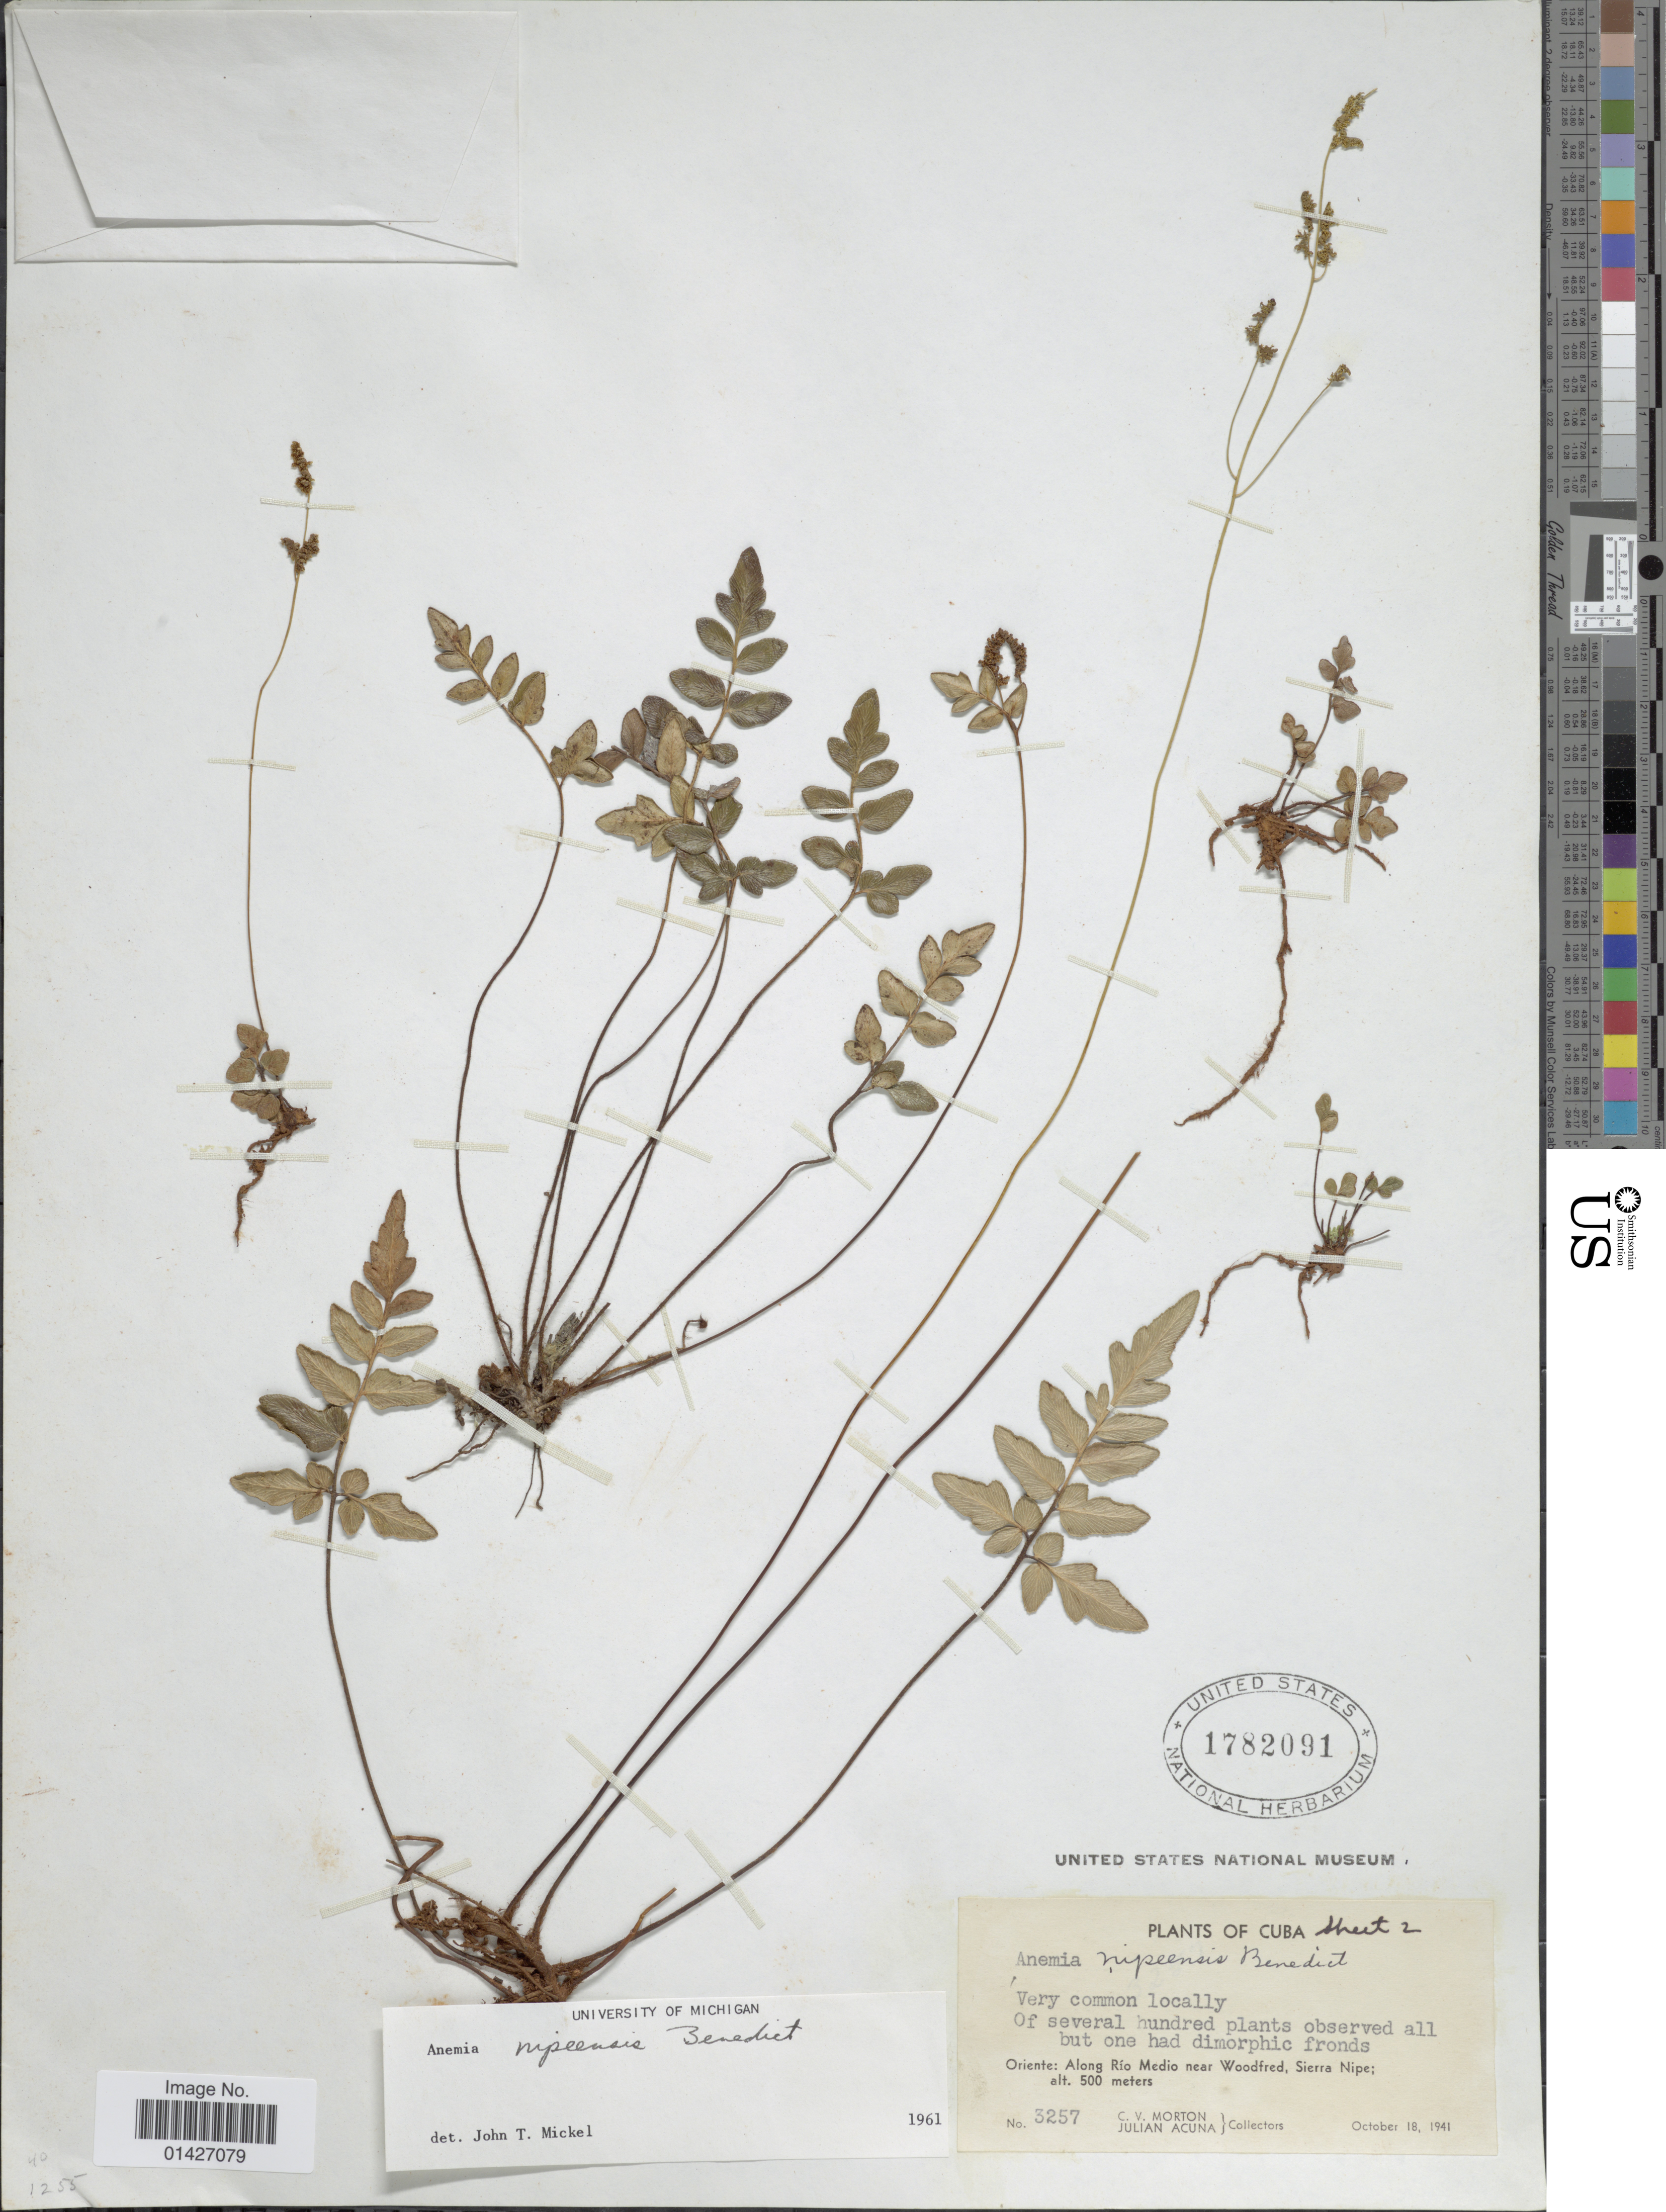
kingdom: Plantae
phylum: Tracheophyta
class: Polypodiopsida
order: Schizaeales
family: Anemiaceae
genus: Anemia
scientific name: Anemia coriacea f. nipeensis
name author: (Benedict) Mickel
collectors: C. V. Morton & J. B. Acuña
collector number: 3257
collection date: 1941-10-18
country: Cuba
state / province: Oriente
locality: Oriente: Along Río Medio near Woodfred, Sierra Nipe.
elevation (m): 500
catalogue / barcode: US 1782091